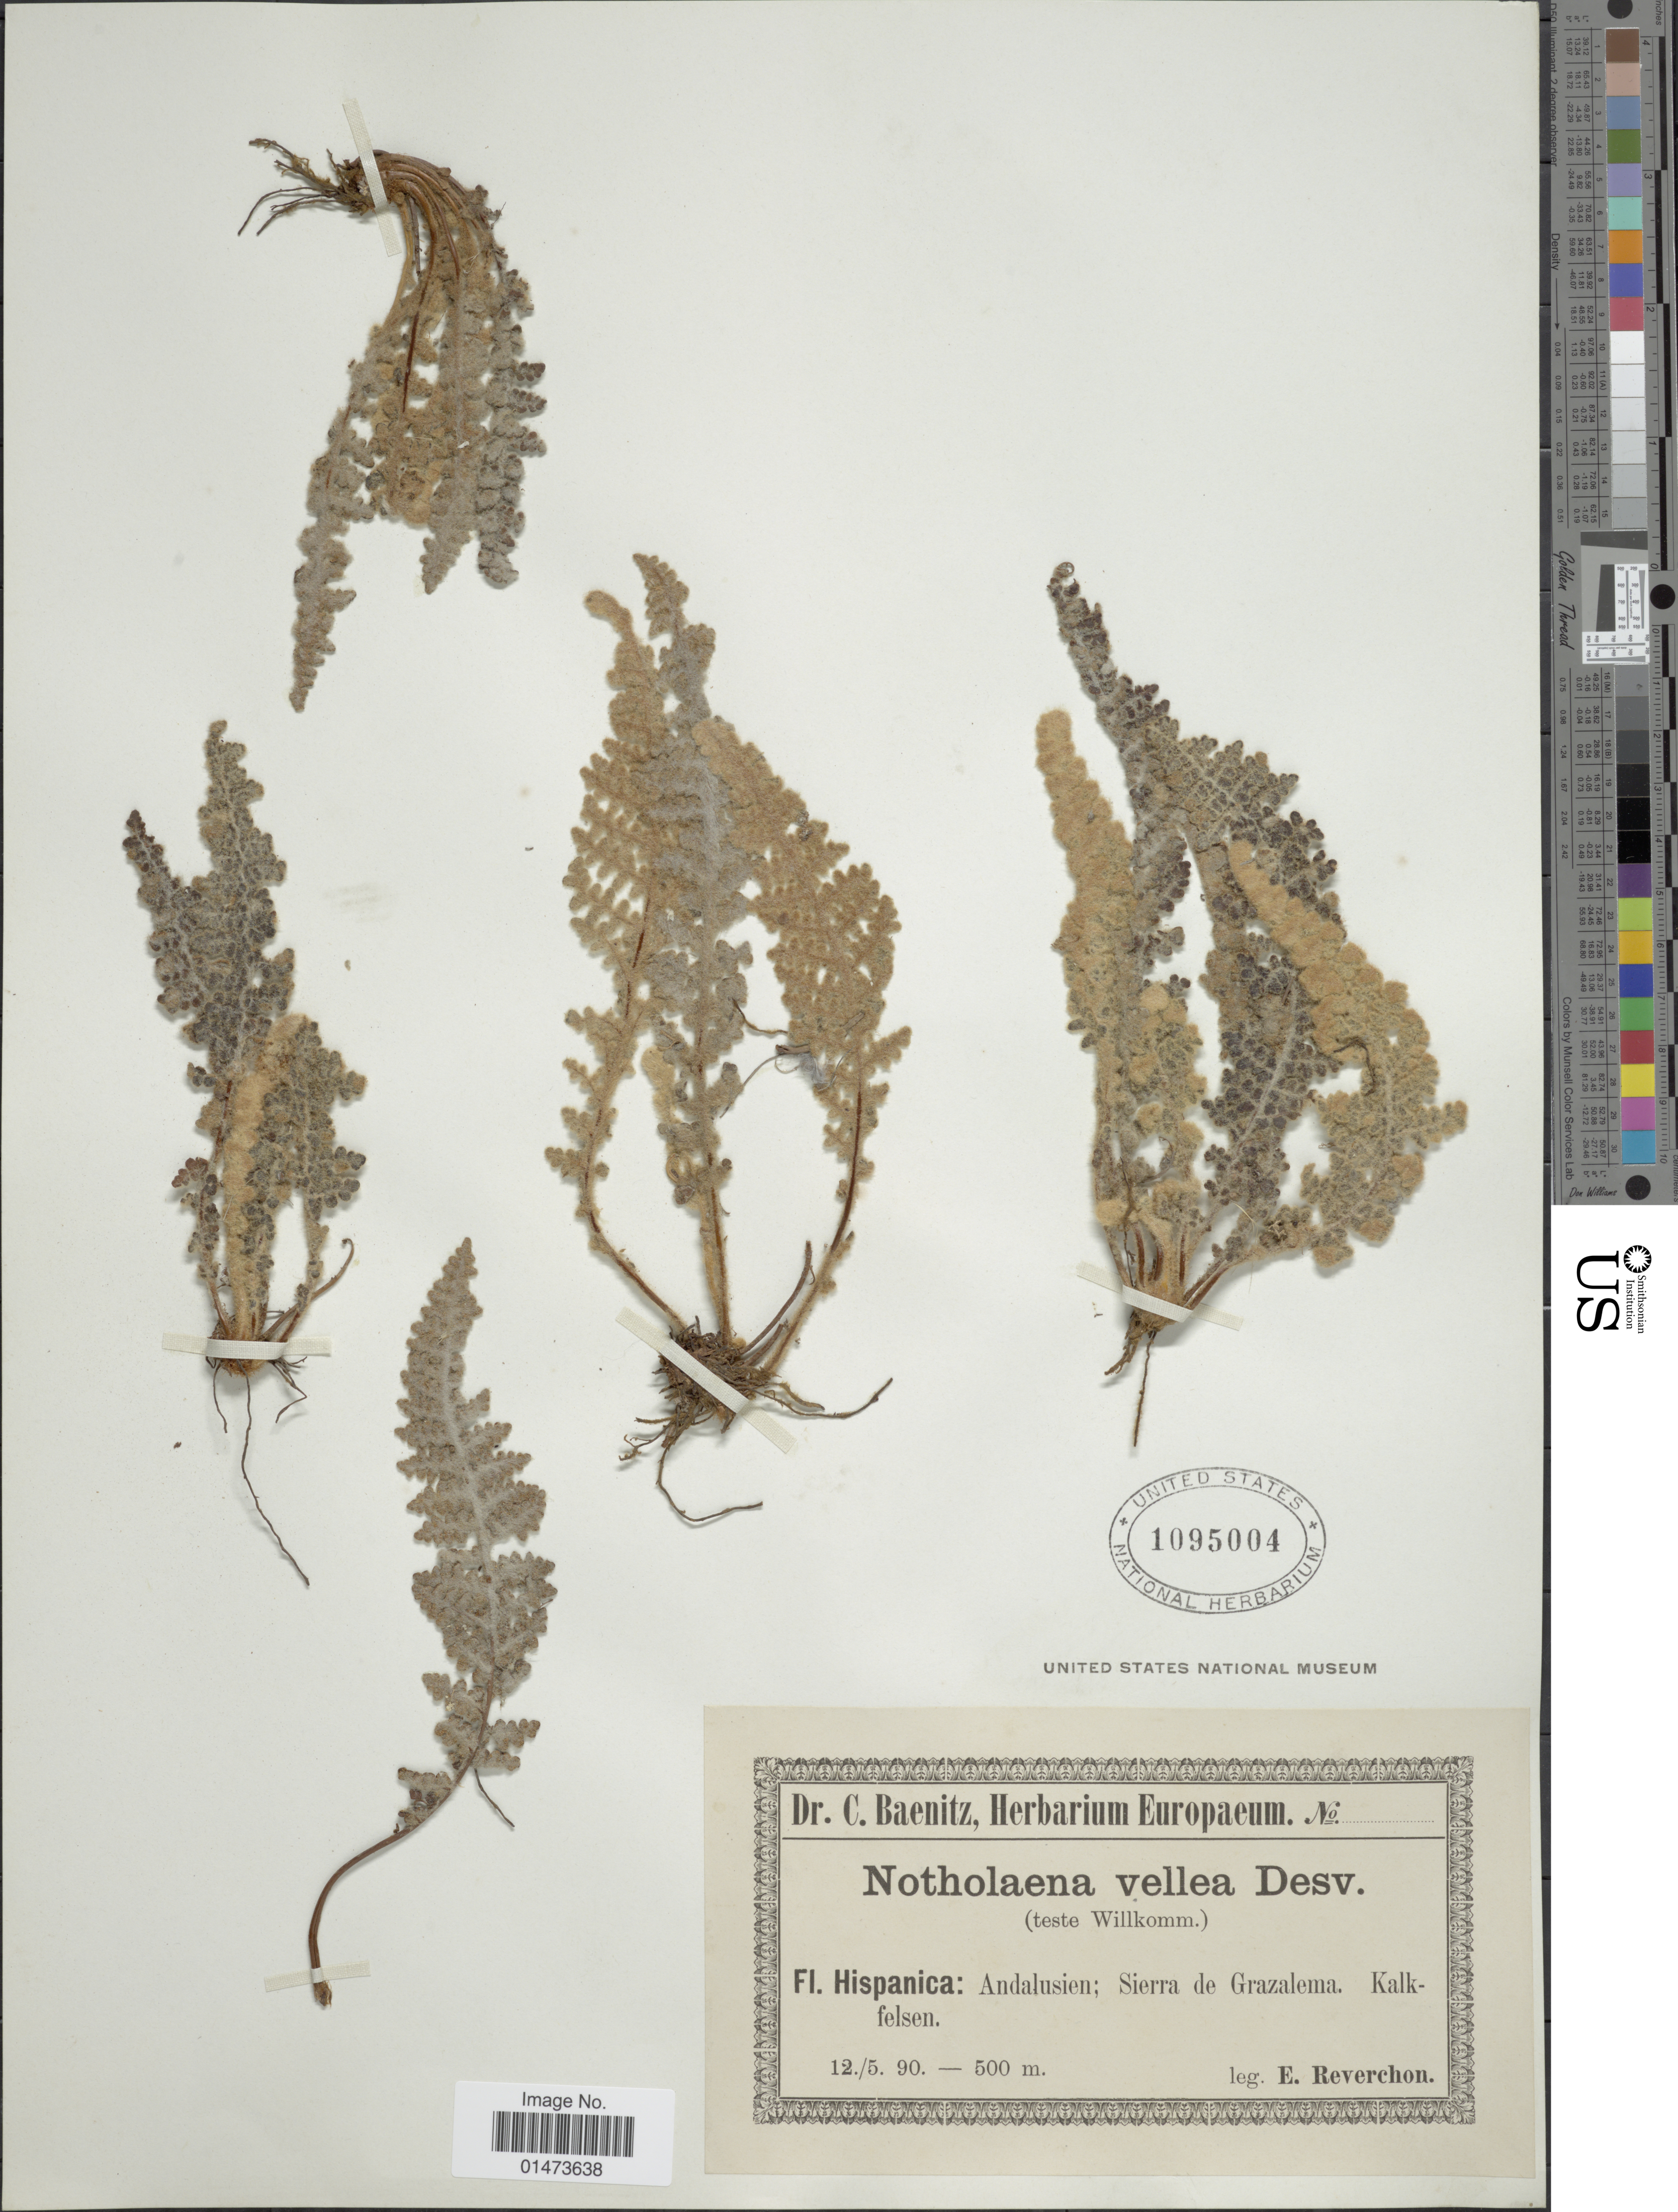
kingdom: Plantae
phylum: Tracheophyta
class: Polypodiopsida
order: Polypodiales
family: Pteridaceae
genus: Cosentinia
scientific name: Cosentinia vellea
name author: (Aiton) Tod.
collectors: E. Reverchon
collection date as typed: Transcribed d/m/y: 12/5/90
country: Spain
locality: Fl. Hispanica: Andalusien; Sierra de Grazalema.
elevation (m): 500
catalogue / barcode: US 1095004